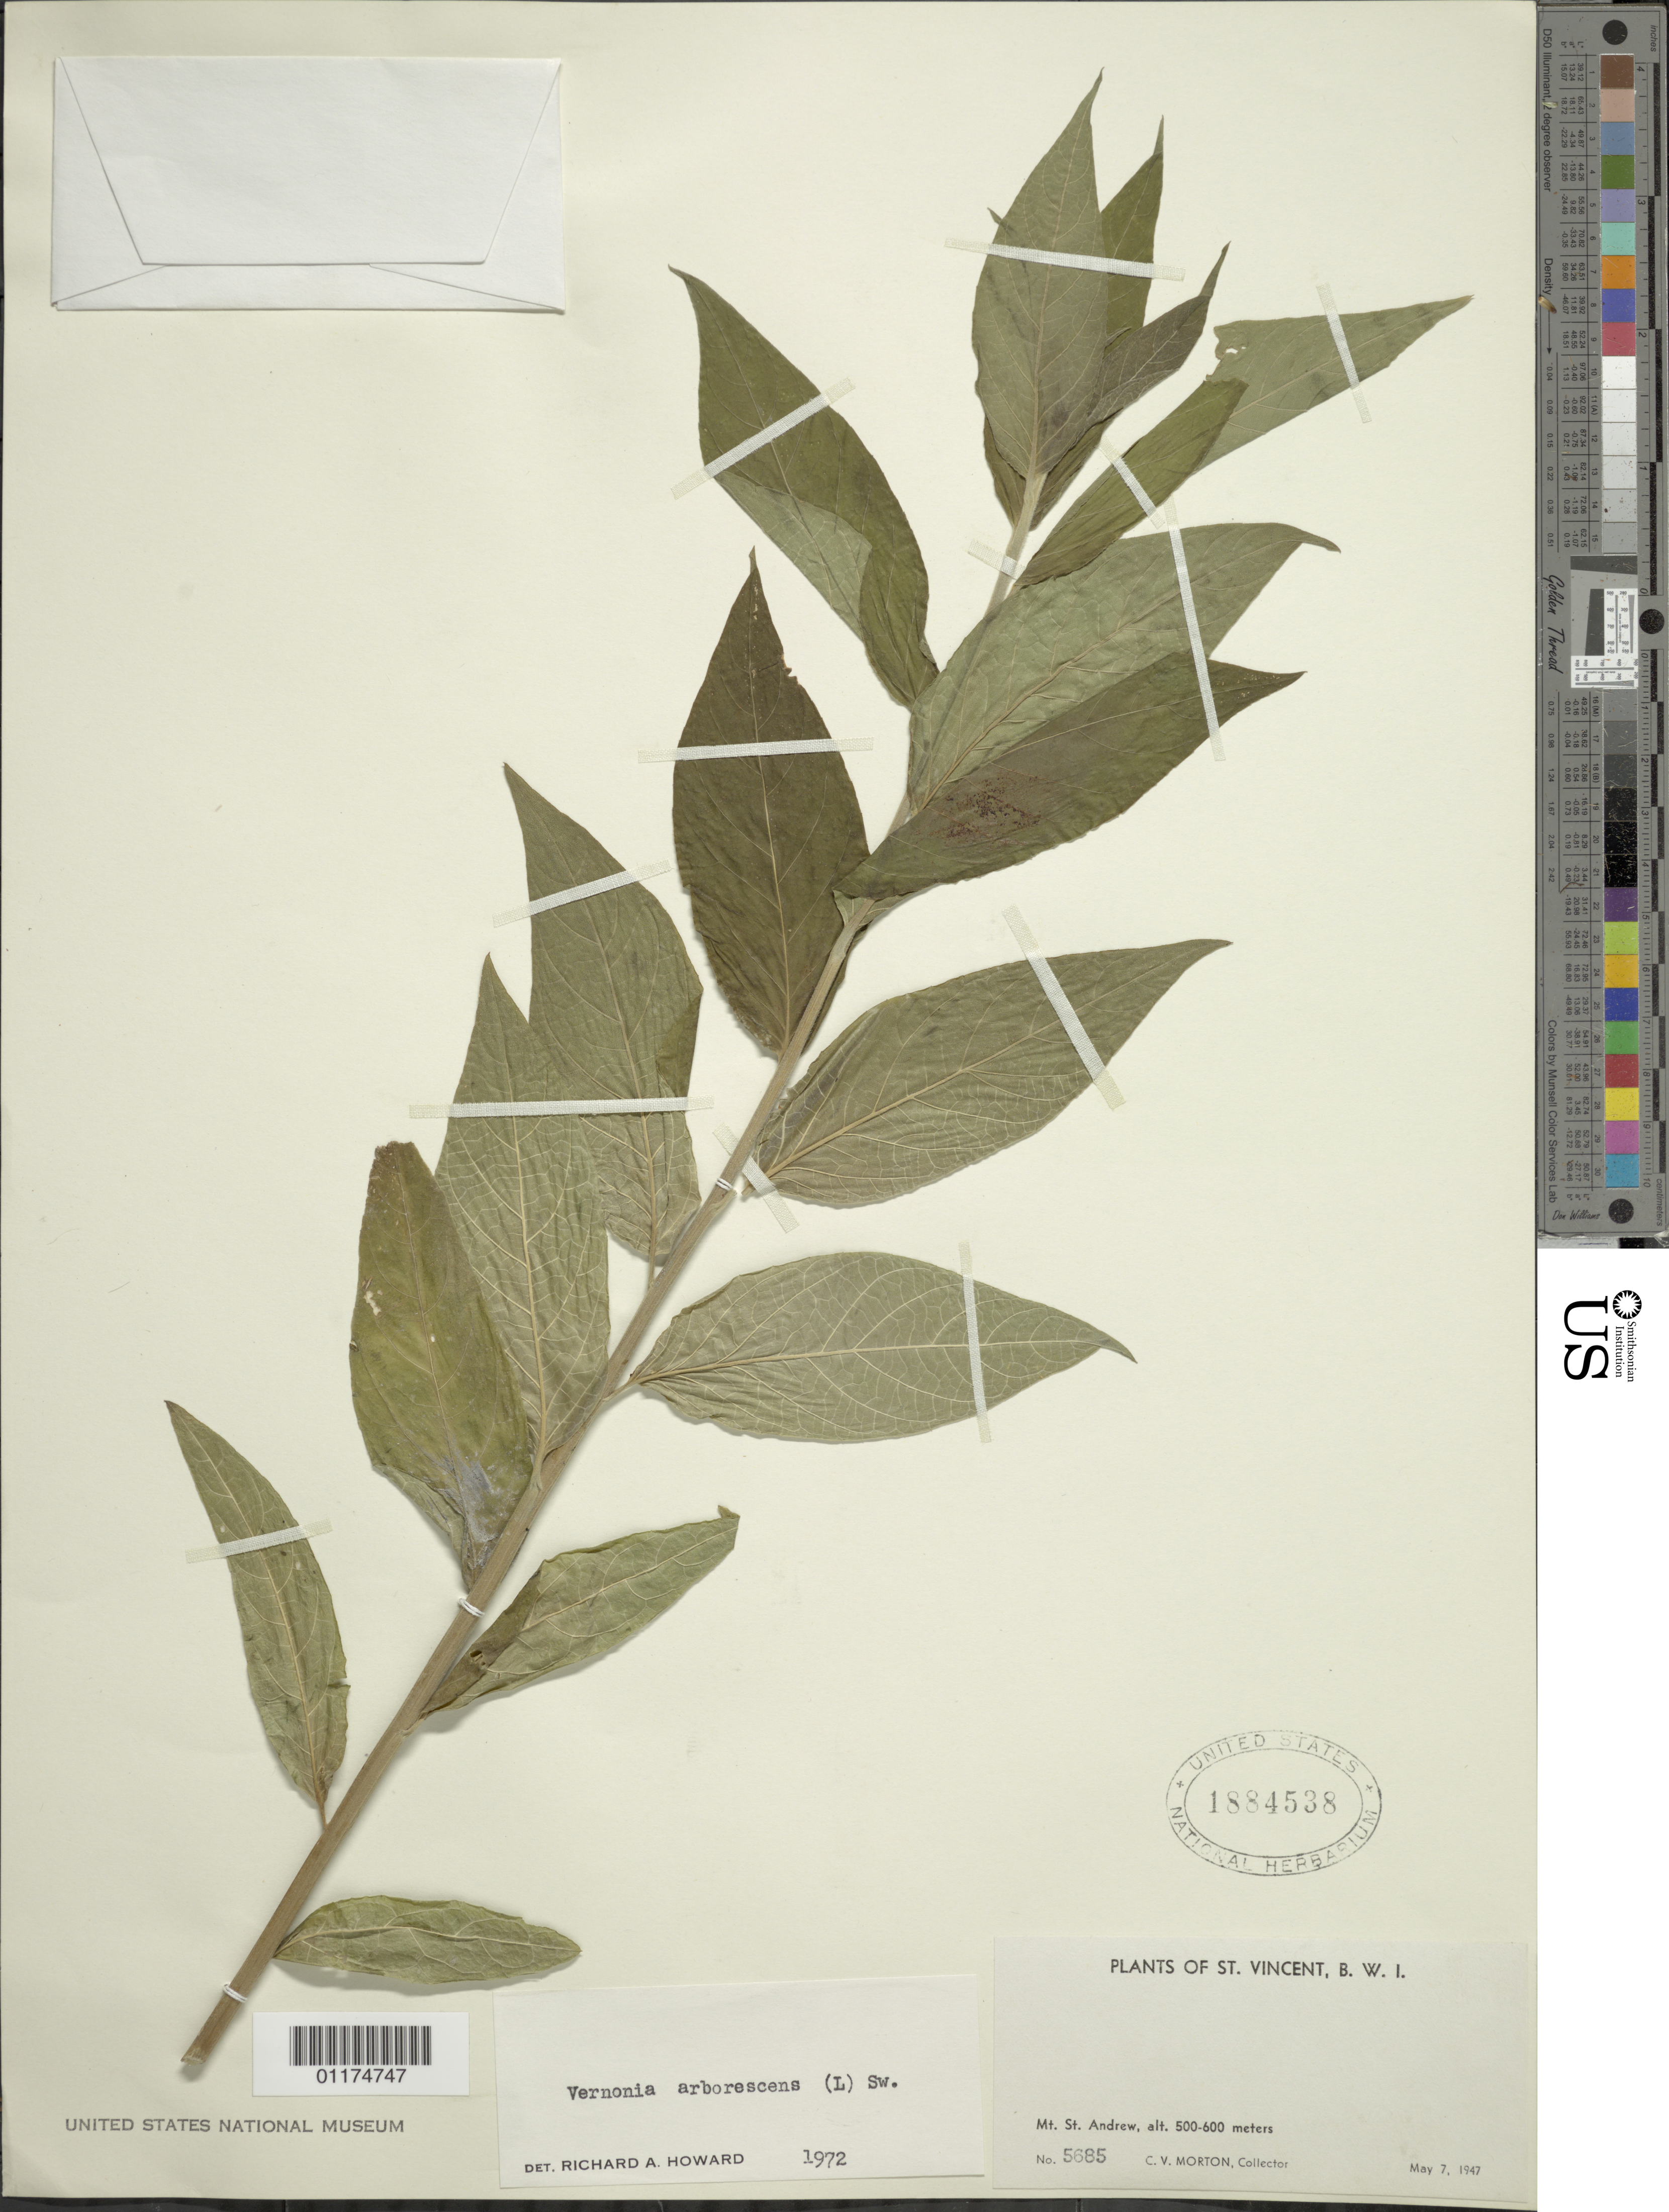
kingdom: Plantae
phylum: Tracheophyta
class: Magnoliopsida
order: Asterales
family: Asteraceae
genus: Vernonia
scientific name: Vernonia arborescens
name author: (L.) Sw.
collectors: C. V. Morton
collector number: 5685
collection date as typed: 07 May 1947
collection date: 1947-05-07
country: St. Vincent - Grenadines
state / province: Saint Andrew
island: St. Vincent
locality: Mt. St. Andrew,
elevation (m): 500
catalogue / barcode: US 1884538